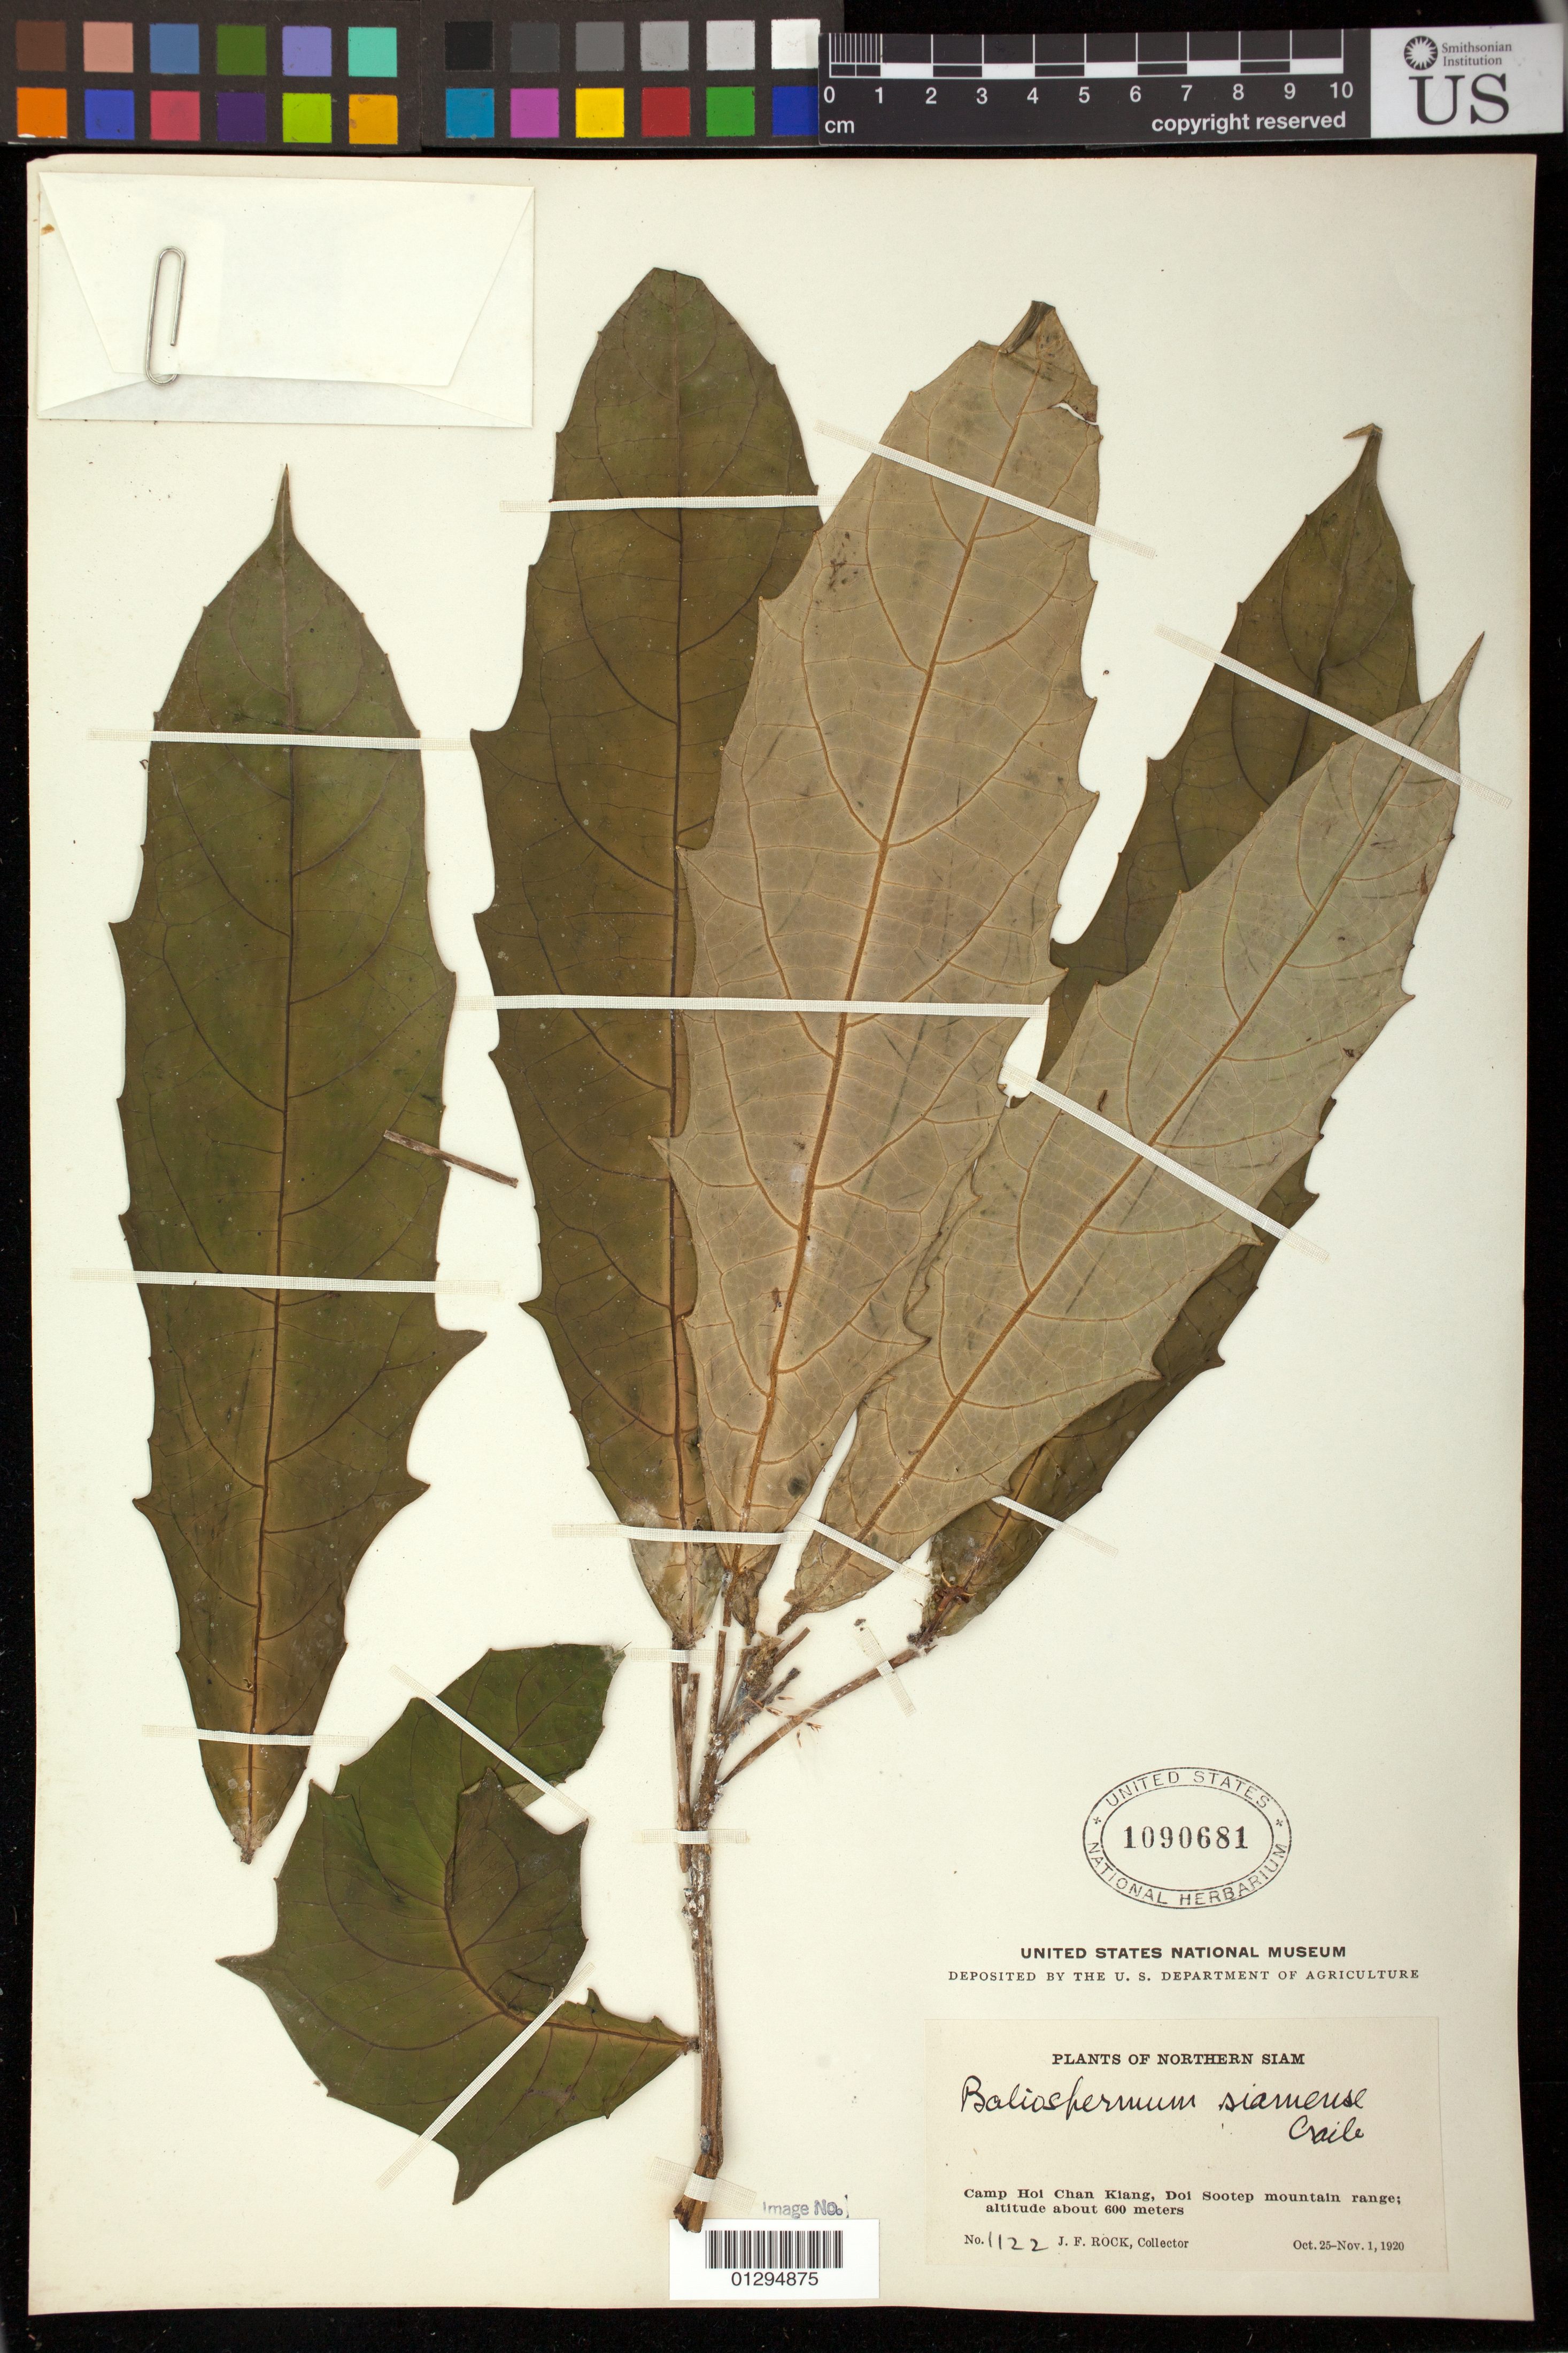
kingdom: Plantae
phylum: Tracheophyta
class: Magnoliopsida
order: Malpighiales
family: Euphorbiaceae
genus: Baliospermum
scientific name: Baliospermum siamense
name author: Craib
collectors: J. F. Rock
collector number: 1122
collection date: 1920-10-25/1920-11-01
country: Thailand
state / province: Chiang Mai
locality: Camp Hoi Chan Kiang, Doi Sootep mountain range.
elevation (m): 600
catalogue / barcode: US 1090681